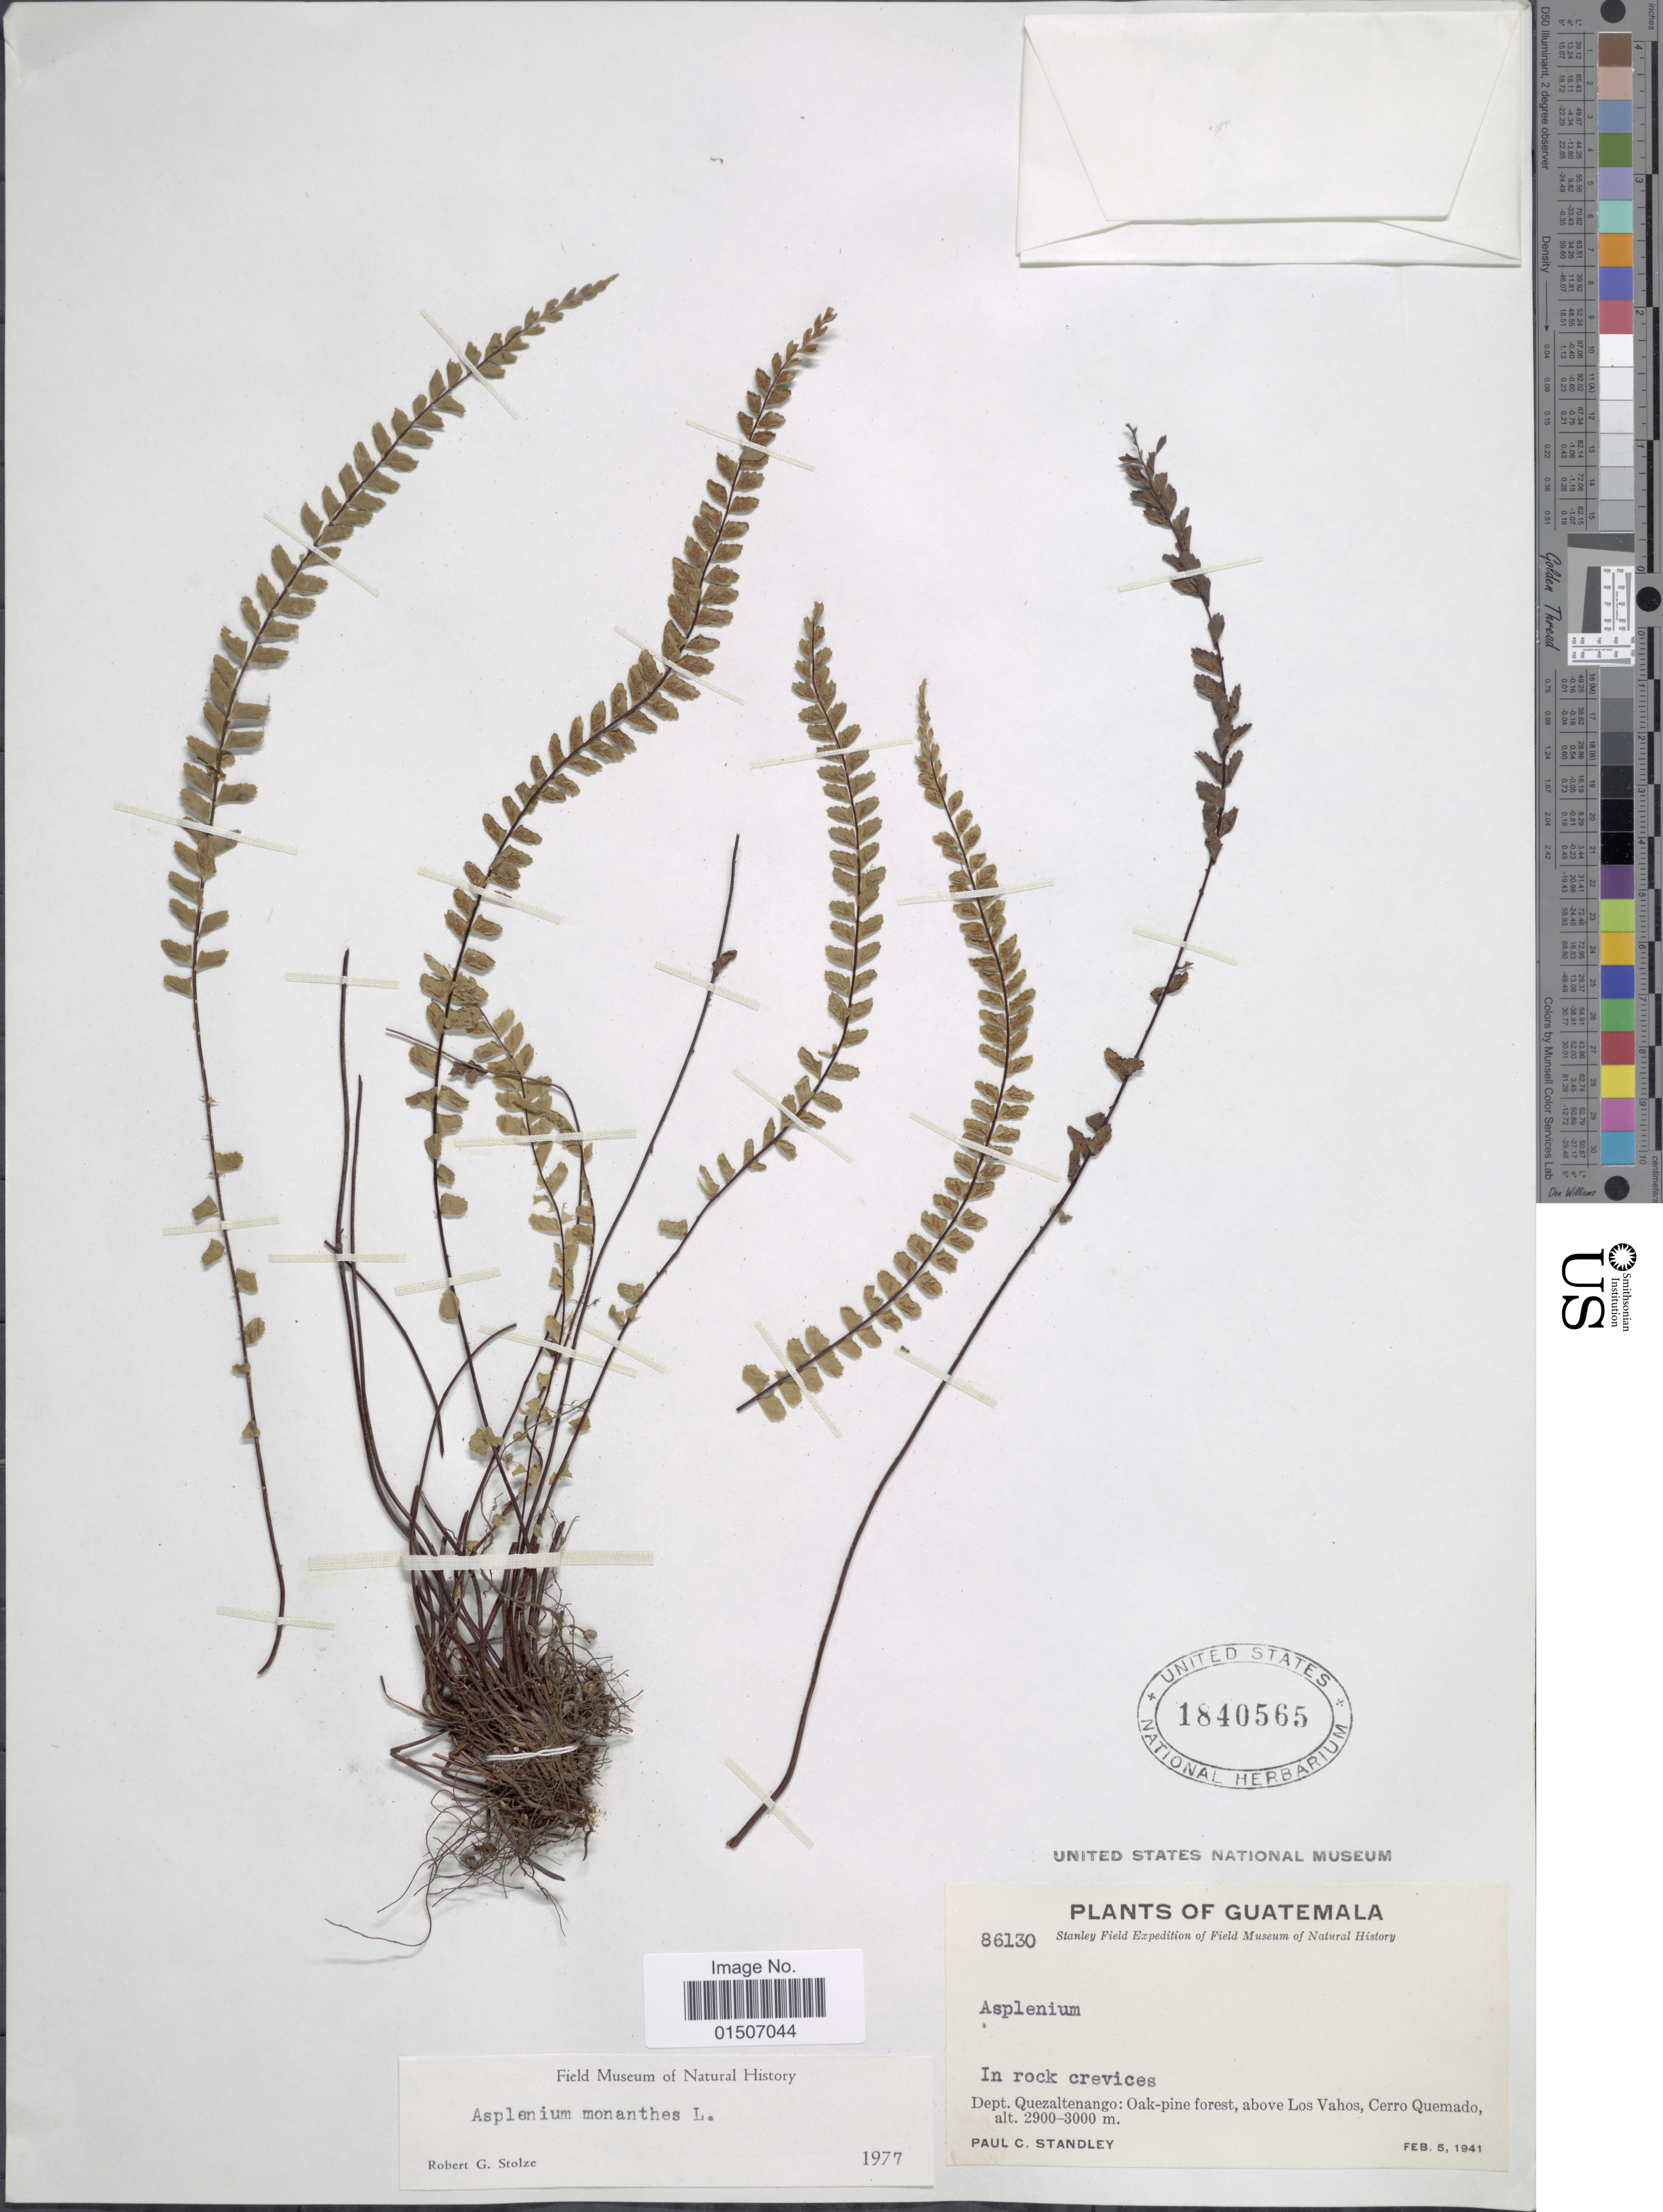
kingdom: Plantae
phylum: Tracheophyta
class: Polypodiopsida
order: Polypodiales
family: Aspleniaceae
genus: Asplenium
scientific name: Asplenium monanthes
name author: L.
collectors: P. C. Standley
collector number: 86130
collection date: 1941-02-05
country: Guatemala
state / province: Quetzaltenango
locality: In rock crevices, Ddept Quezaltenango: Oak-pine forest, above Los Vahos, Cerro Quemado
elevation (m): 2900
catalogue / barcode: US 1840565